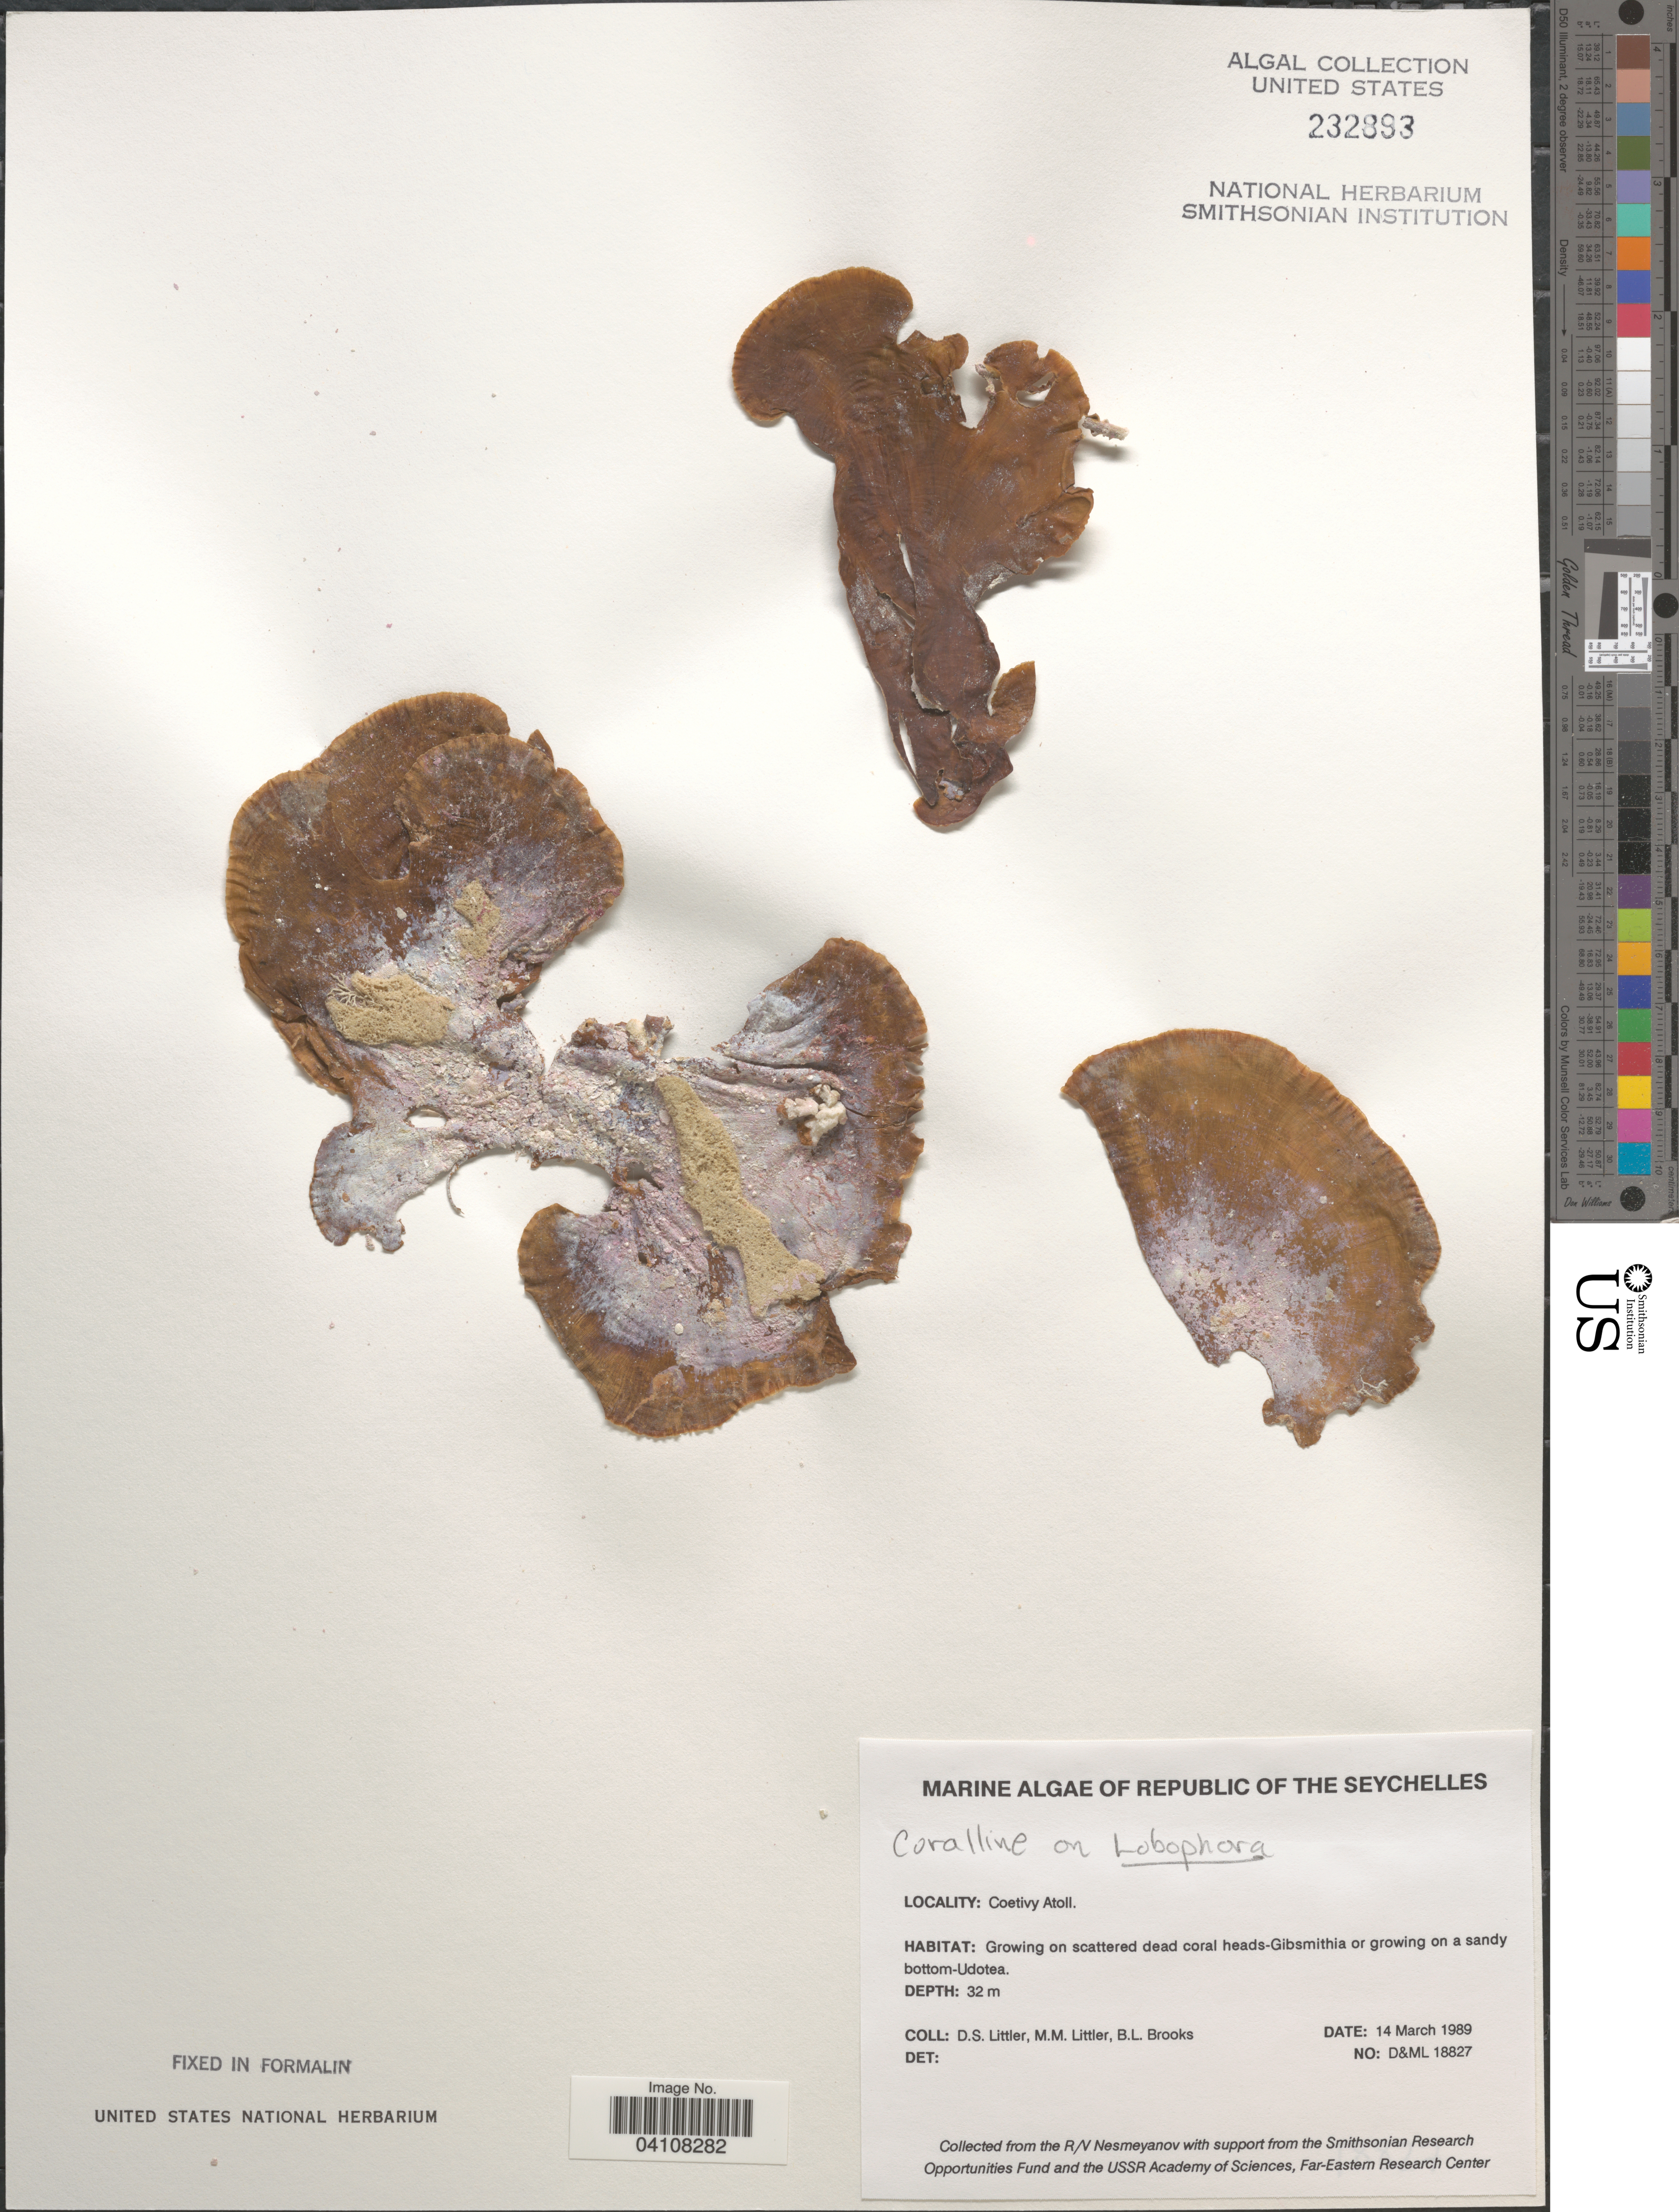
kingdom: Chromista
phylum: Ochrophyta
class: Phaeophyceae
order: Dictyotales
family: Dictyotaceae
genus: Lobophora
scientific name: Lobophora sp.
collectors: D. S. Littler & B. Brooks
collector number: D&ML18827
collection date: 1989-03-14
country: Seychelles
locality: Republic of The Seychelles. Coetivy Atoll.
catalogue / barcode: US 232893